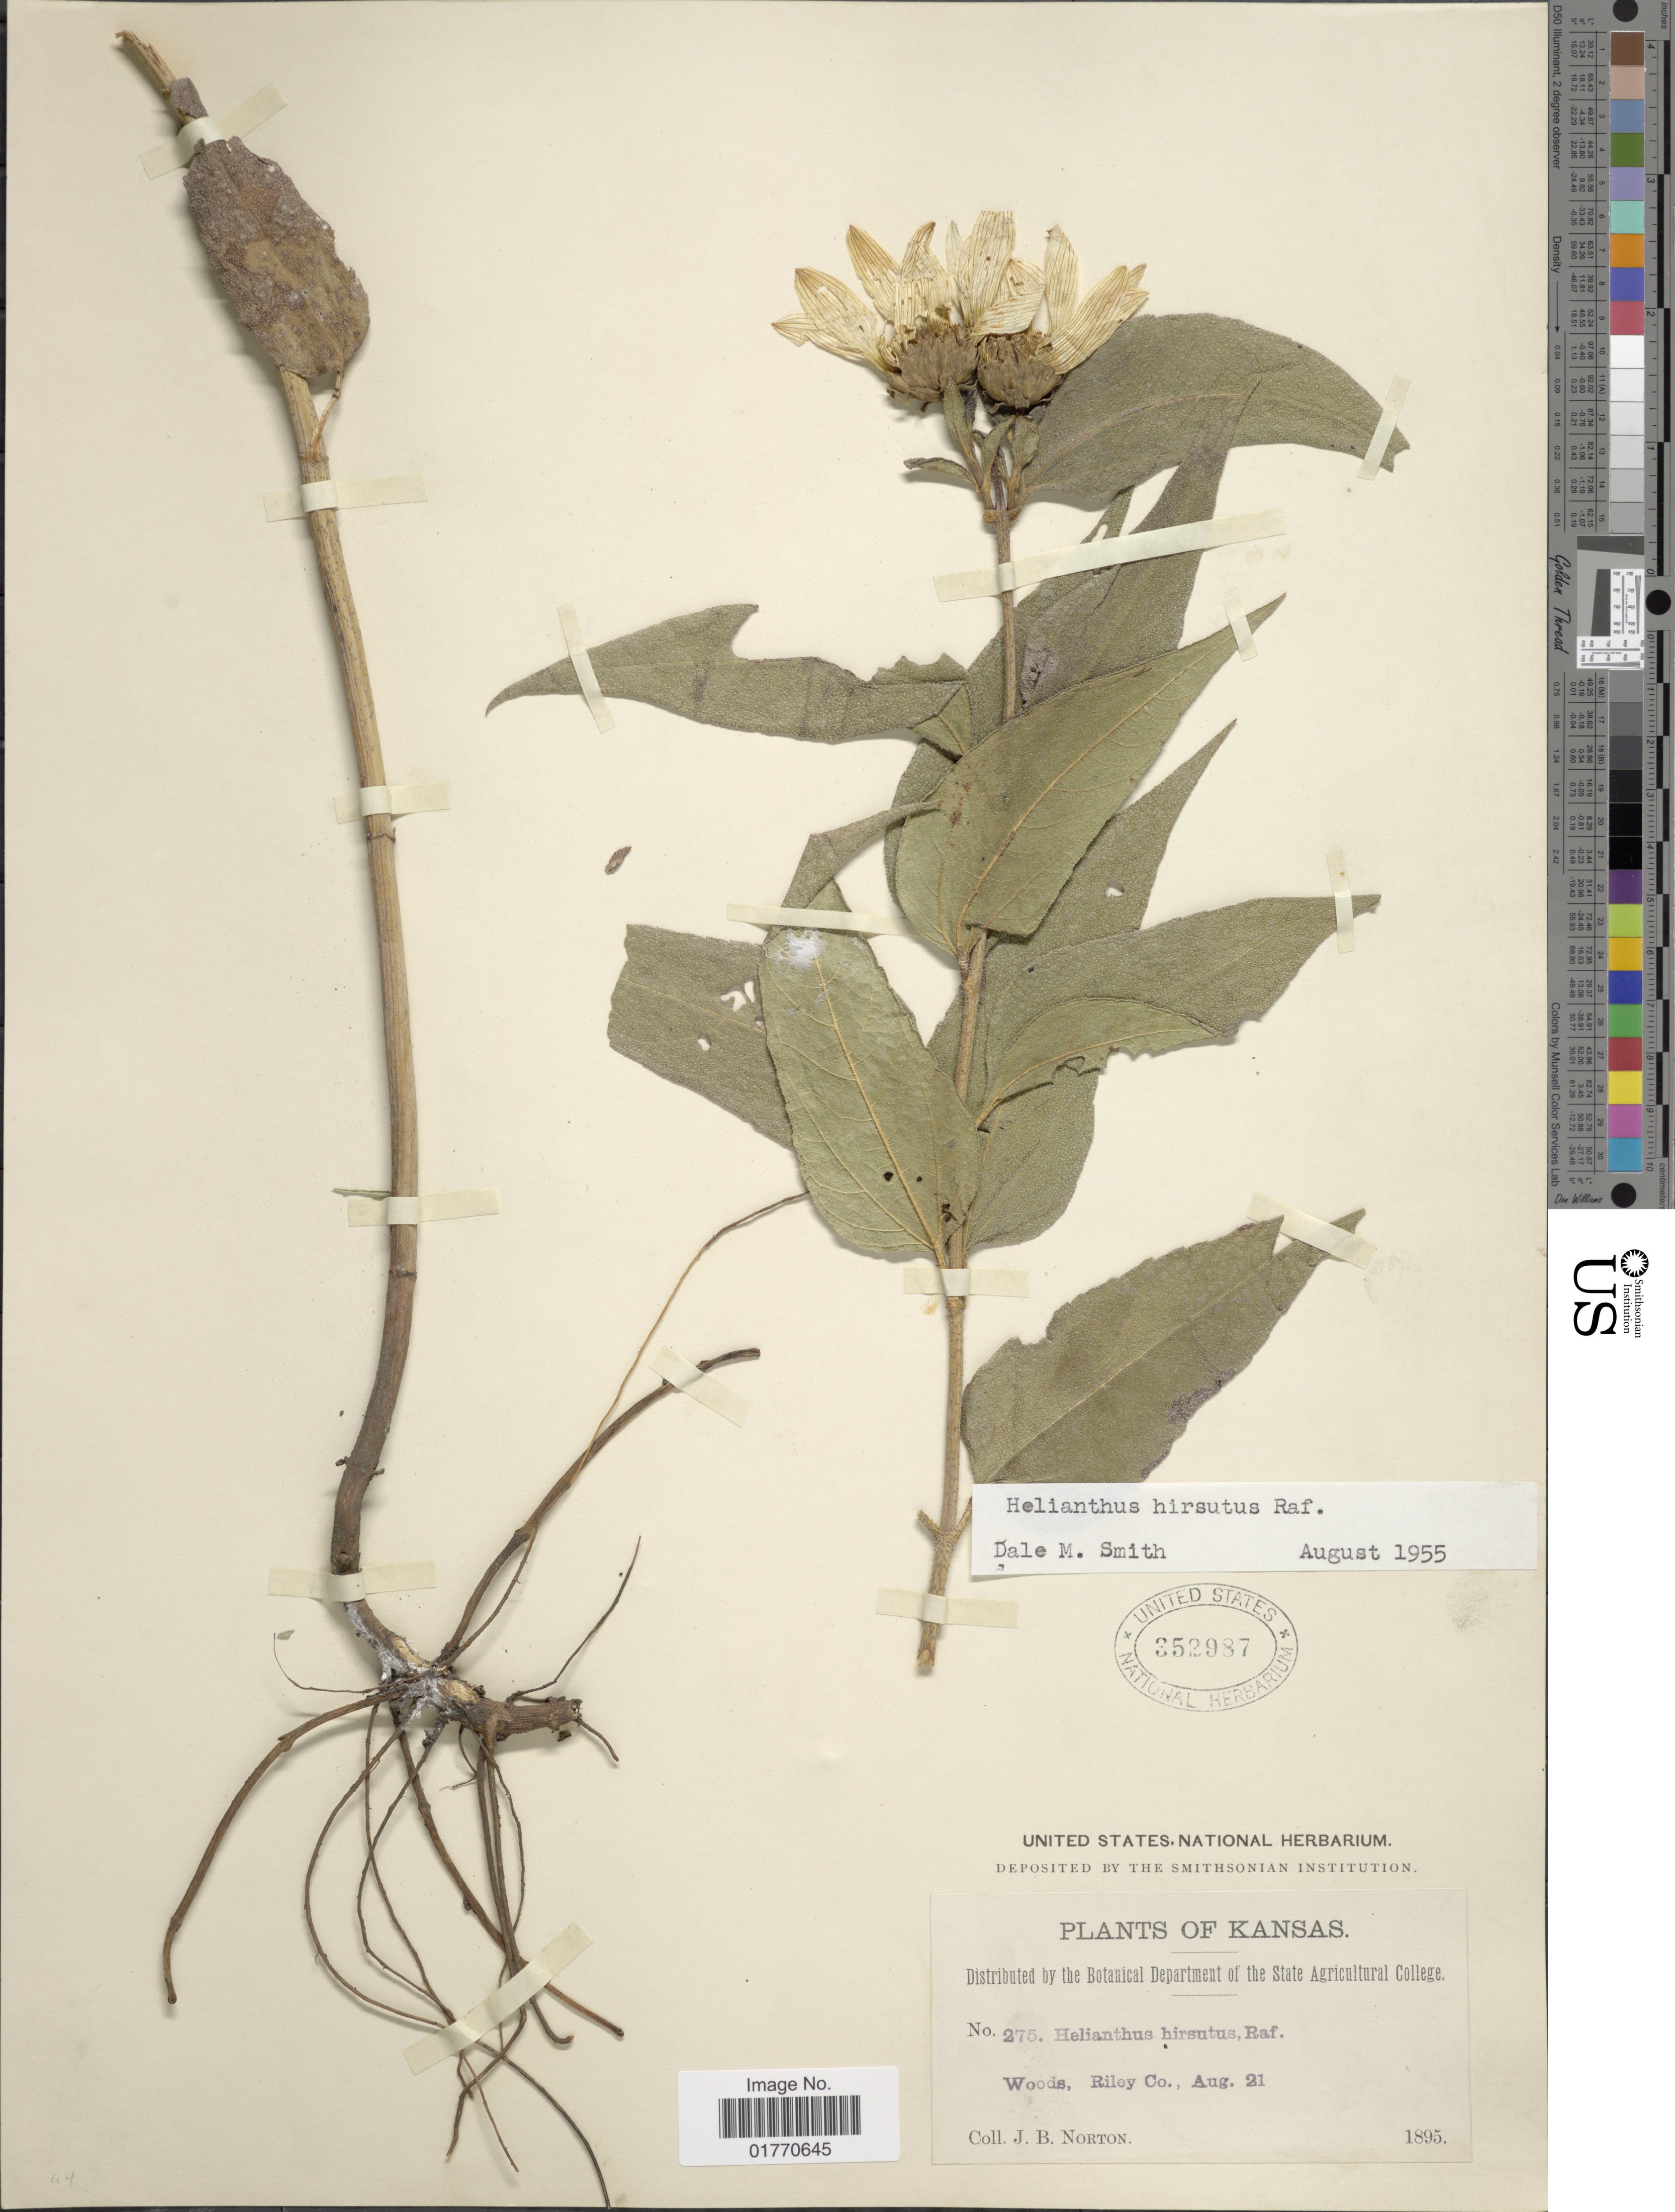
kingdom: Plantae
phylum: Tracheophyta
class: Magnoliopsida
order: Asterales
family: Asteraceae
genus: Helianthus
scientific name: Helianthus hirsutus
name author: Raf.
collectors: J. B. Norton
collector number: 275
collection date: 1895-08-21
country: United States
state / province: Kansas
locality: Woods, Riley Co.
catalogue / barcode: US 352987